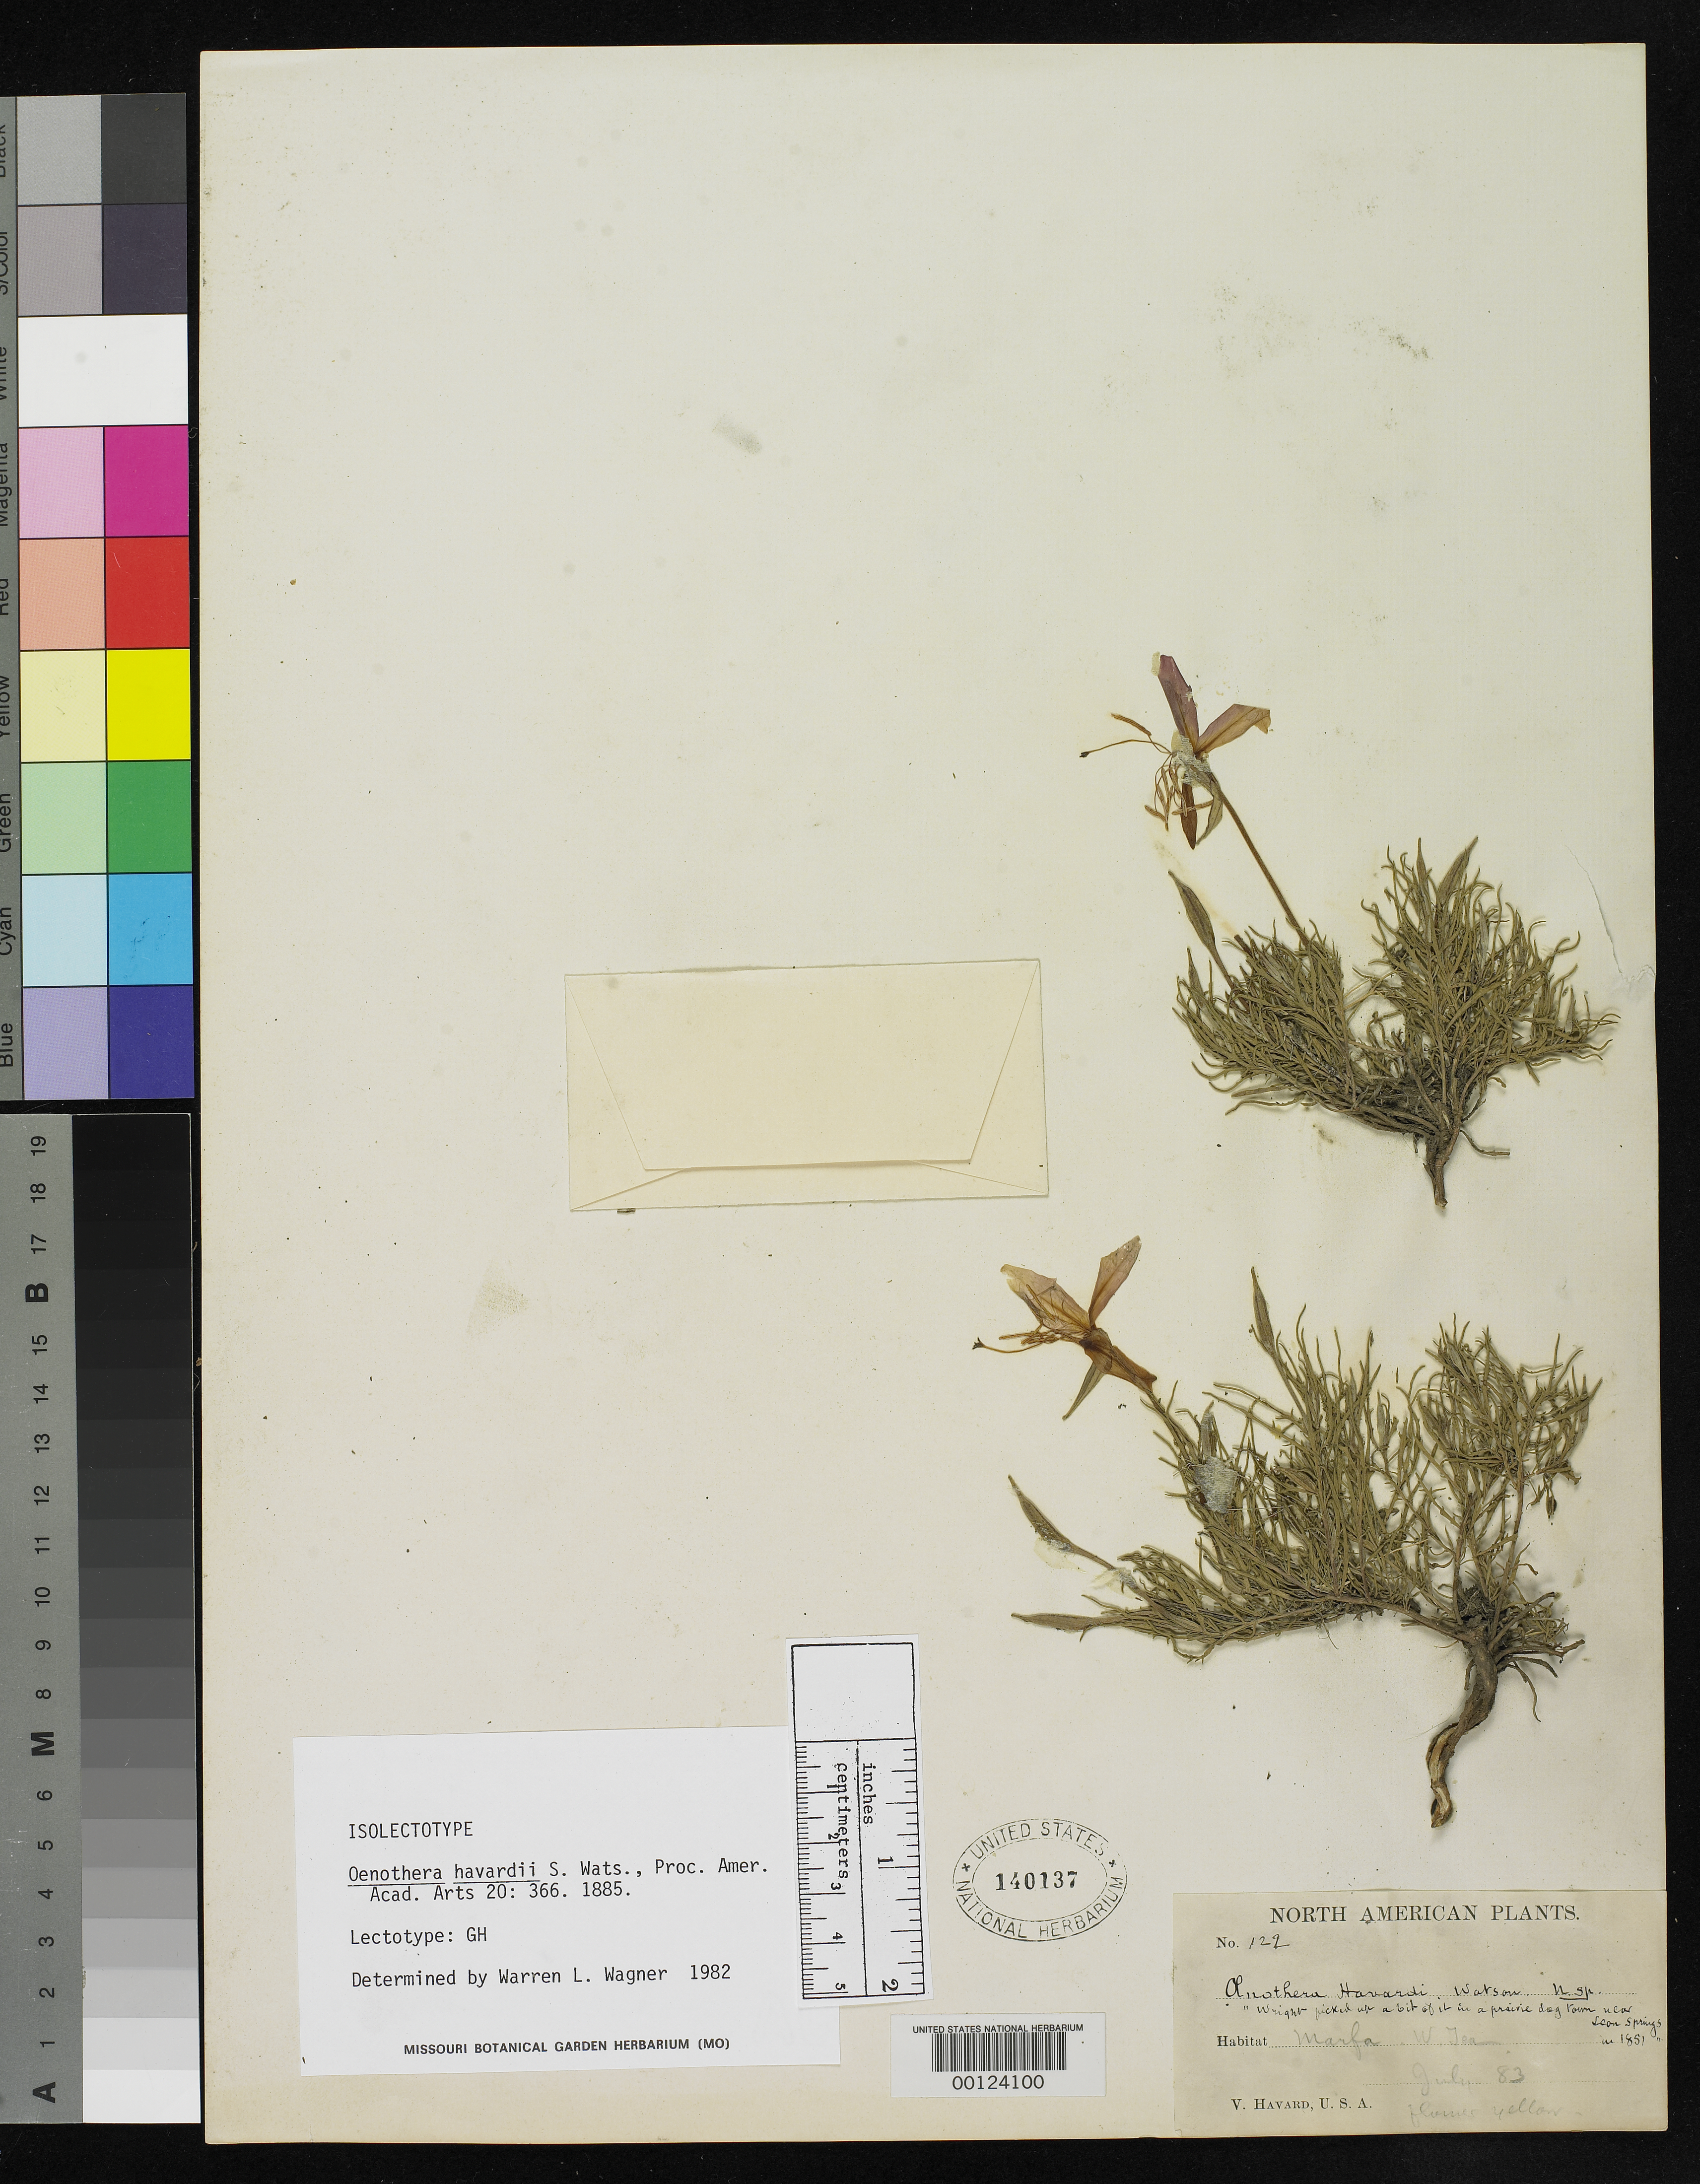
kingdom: Plantae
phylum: Tracheophyta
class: Magnoliopsida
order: Myrtales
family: Onagraceae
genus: Oenothera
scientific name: Oenothera havardii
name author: S. Watson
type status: Isolectotype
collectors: V. Havard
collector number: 122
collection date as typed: Jul 1883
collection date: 1883-07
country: United States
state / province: Texas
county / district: Presidio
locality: Marfa.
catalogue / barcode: US 140137